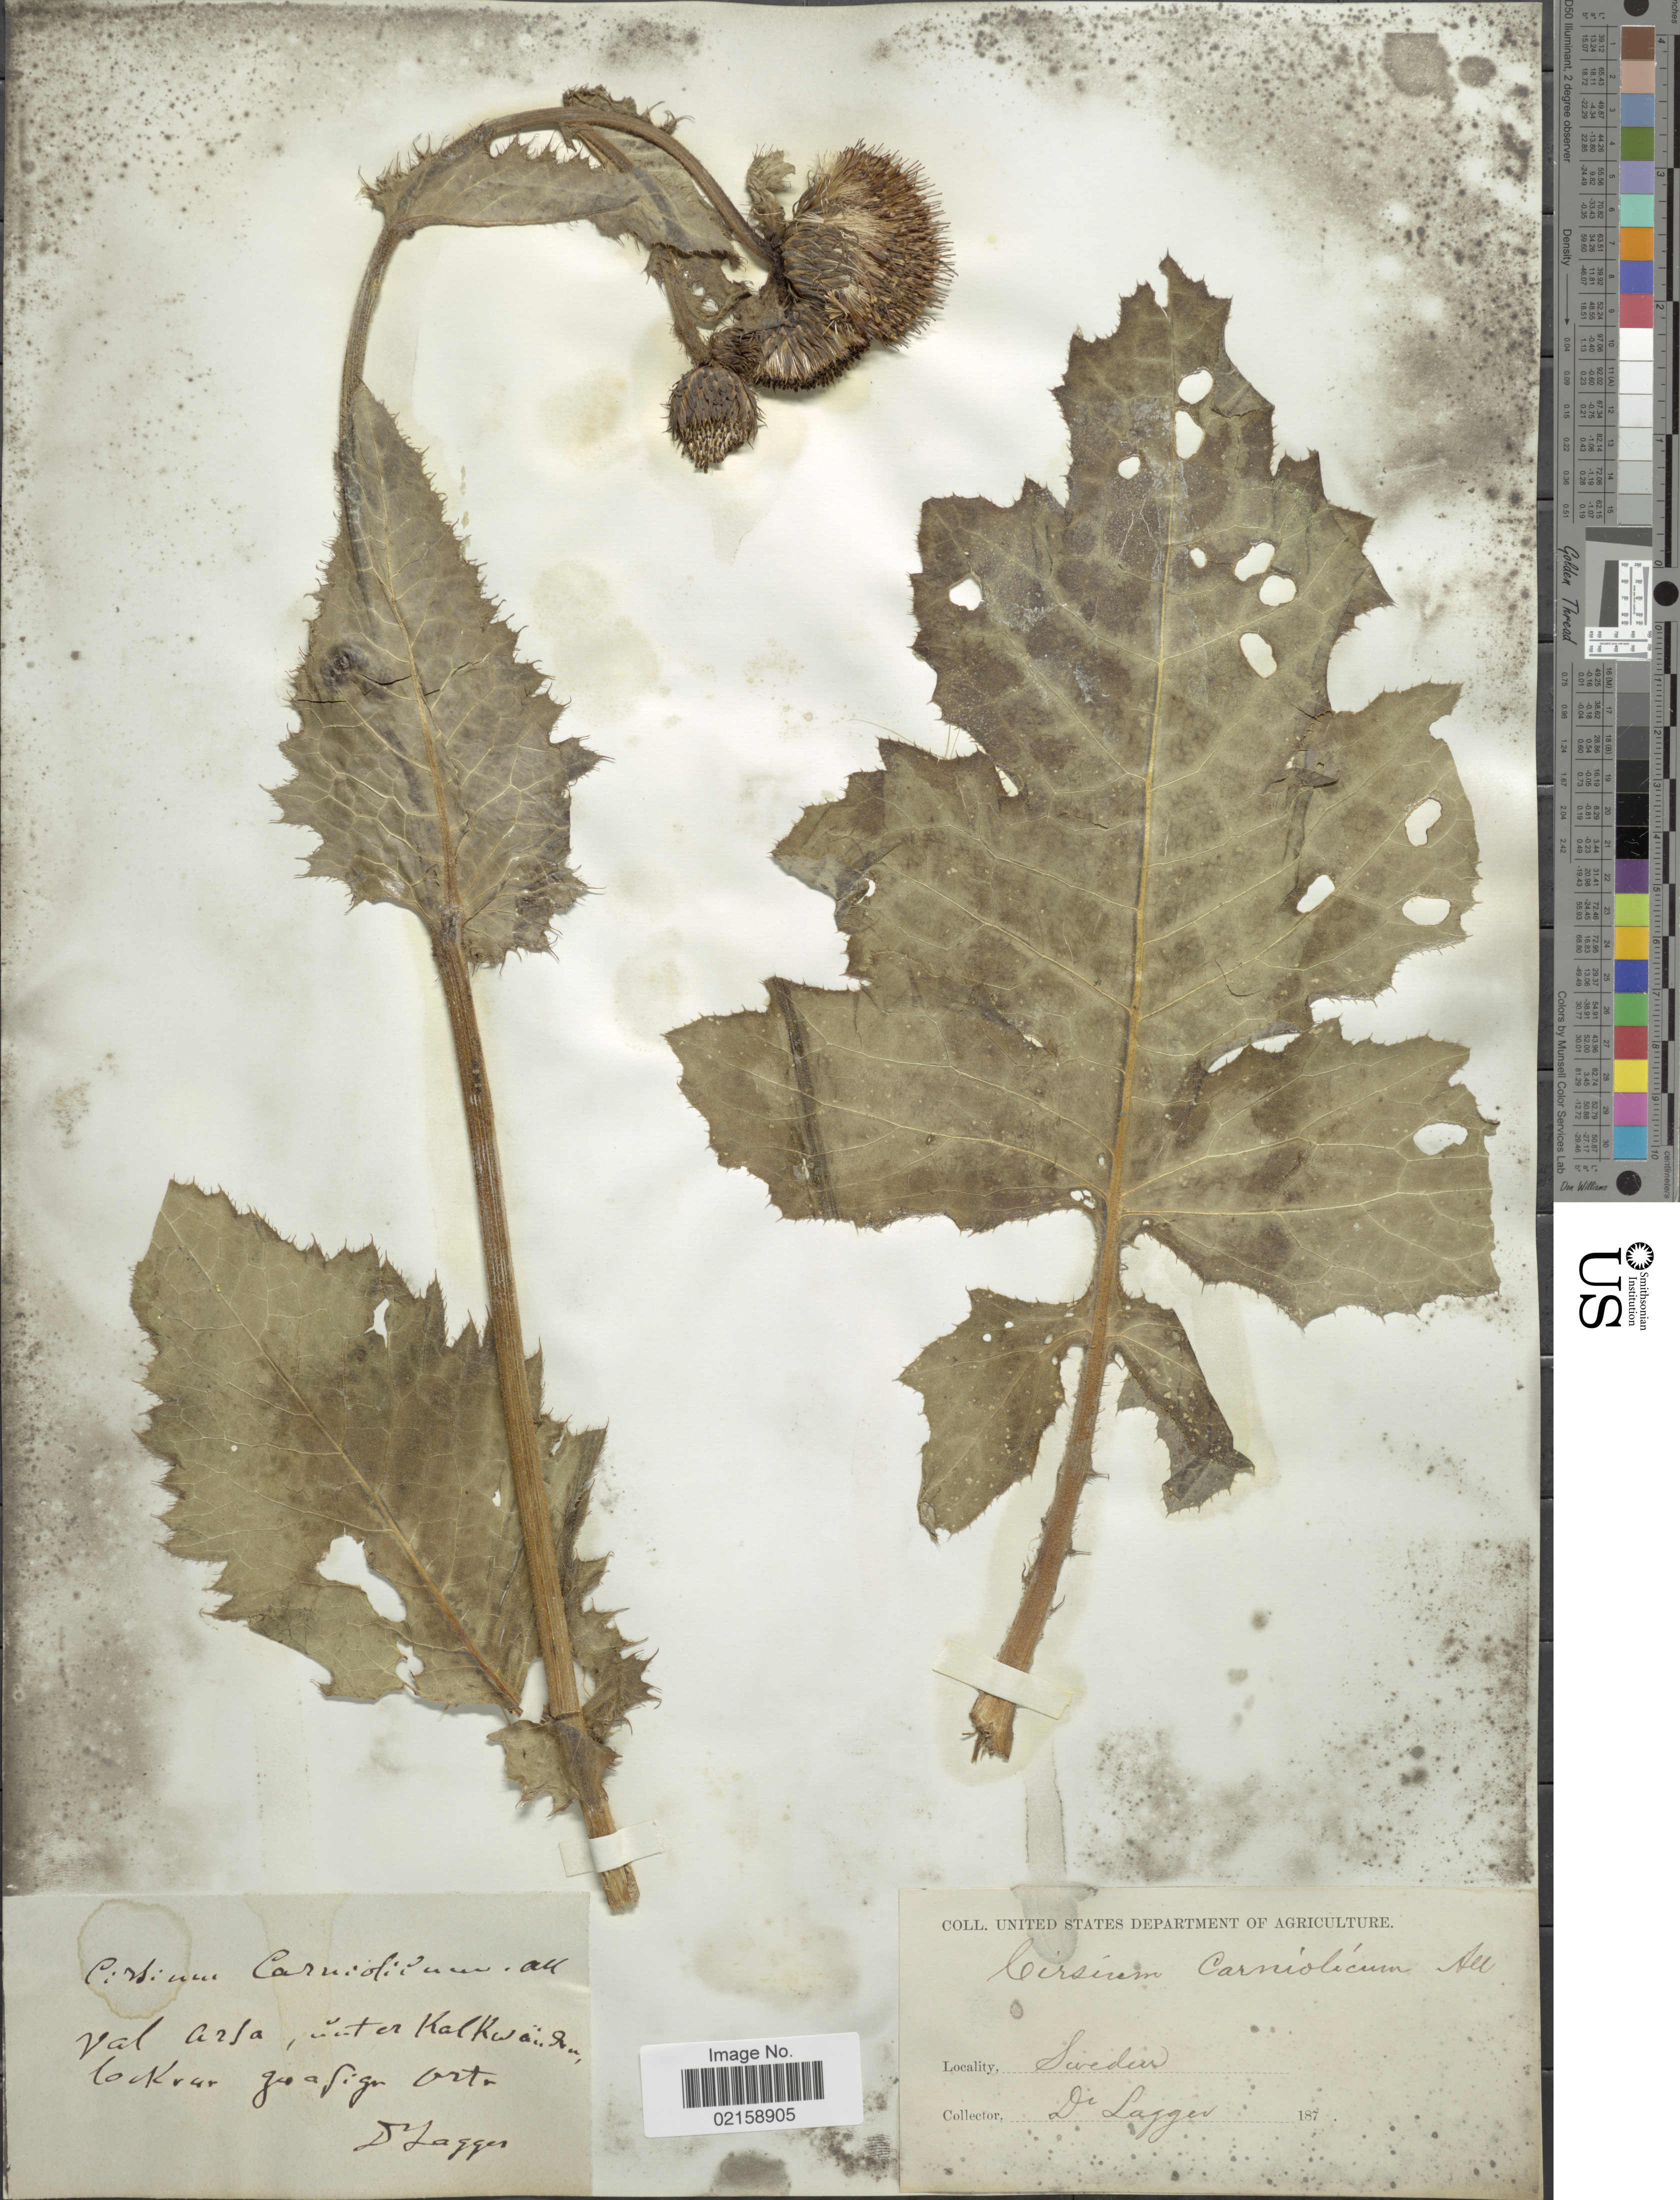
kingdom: Plantae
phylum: Tracheophyta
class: Magnoliopsida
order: Asterales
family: Asteraceae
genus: Cirsium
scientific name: Cirsium carniolicum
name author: Scop.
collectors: D. Lagger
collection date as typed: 187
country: Sweden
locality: Val arfa, inter Kalkwai.dra lockrar guafiger ort. [interpreted]